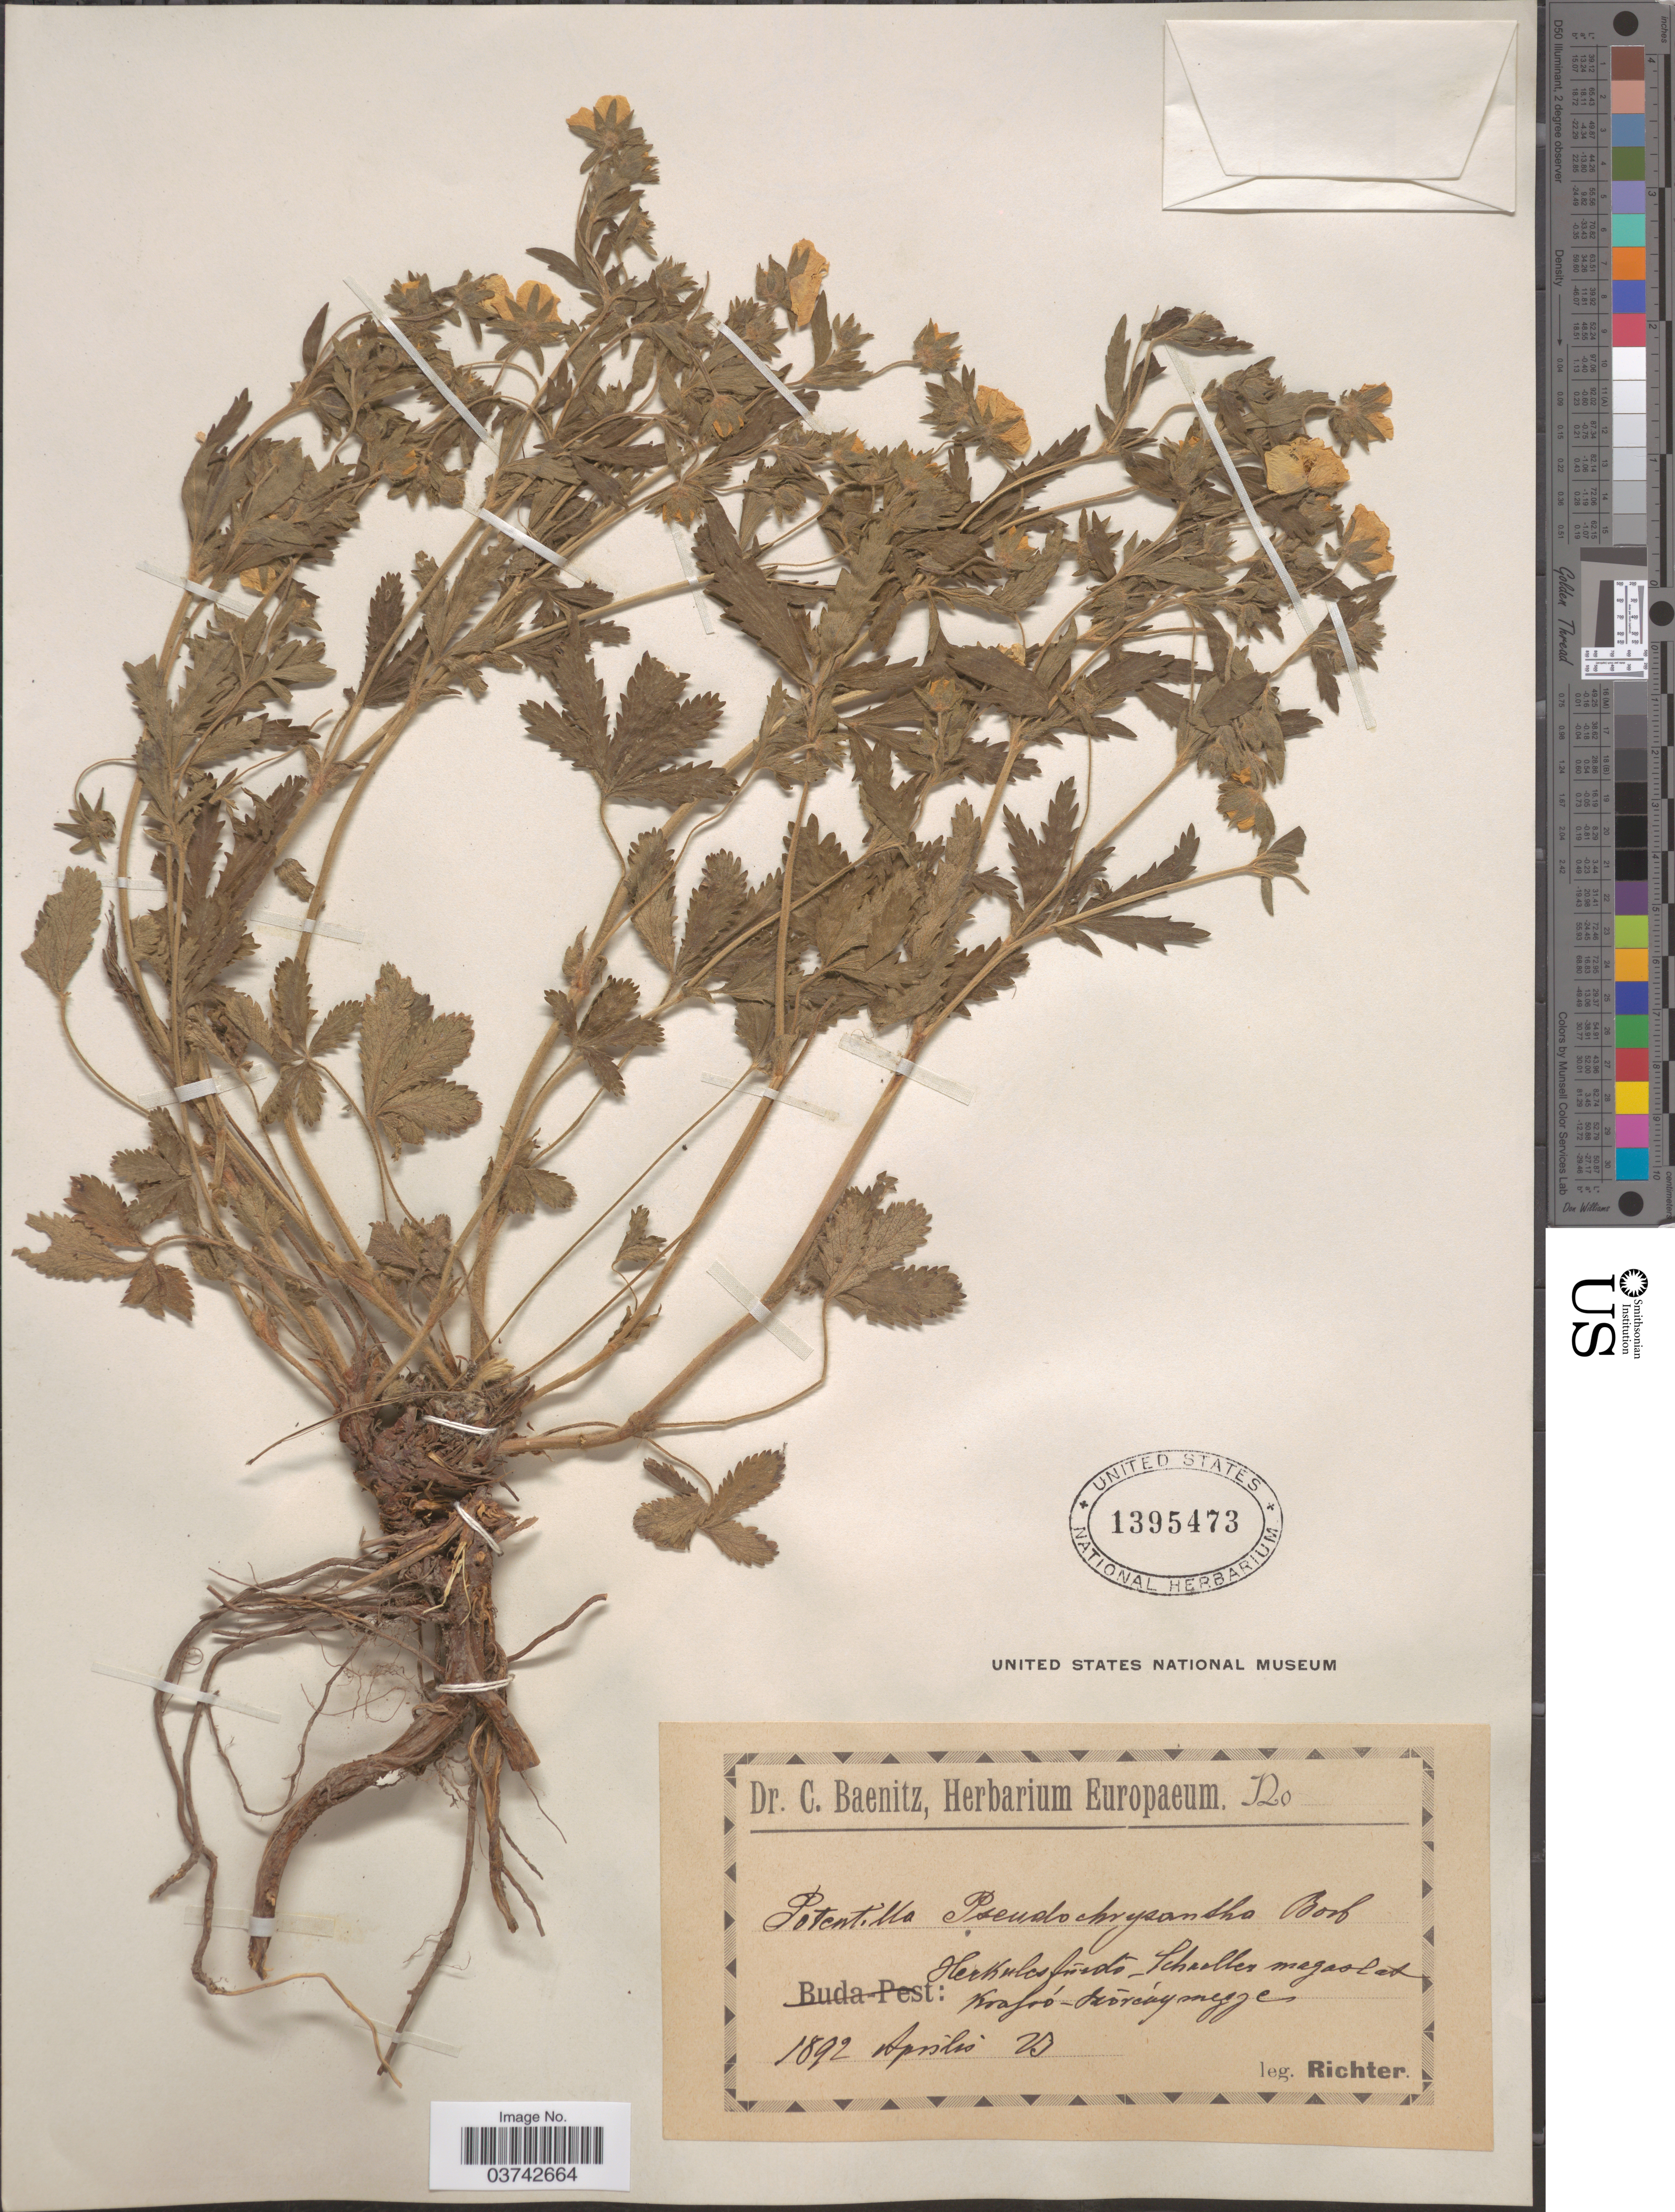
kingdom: Plantae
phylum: Tracheophyta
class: Magnoliopsida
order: Rosales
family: Rosaceae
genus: Potentilla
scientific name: Potentilla pseudochrysantha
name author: Borbás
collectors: -- Richter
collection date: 1892-04-23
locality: Herkules fundo - Schaelles [interpreted] magaslat [interpreted] Krafró [interpreted]-Szoreysnegge [interpreted].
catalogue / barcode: US 1395473